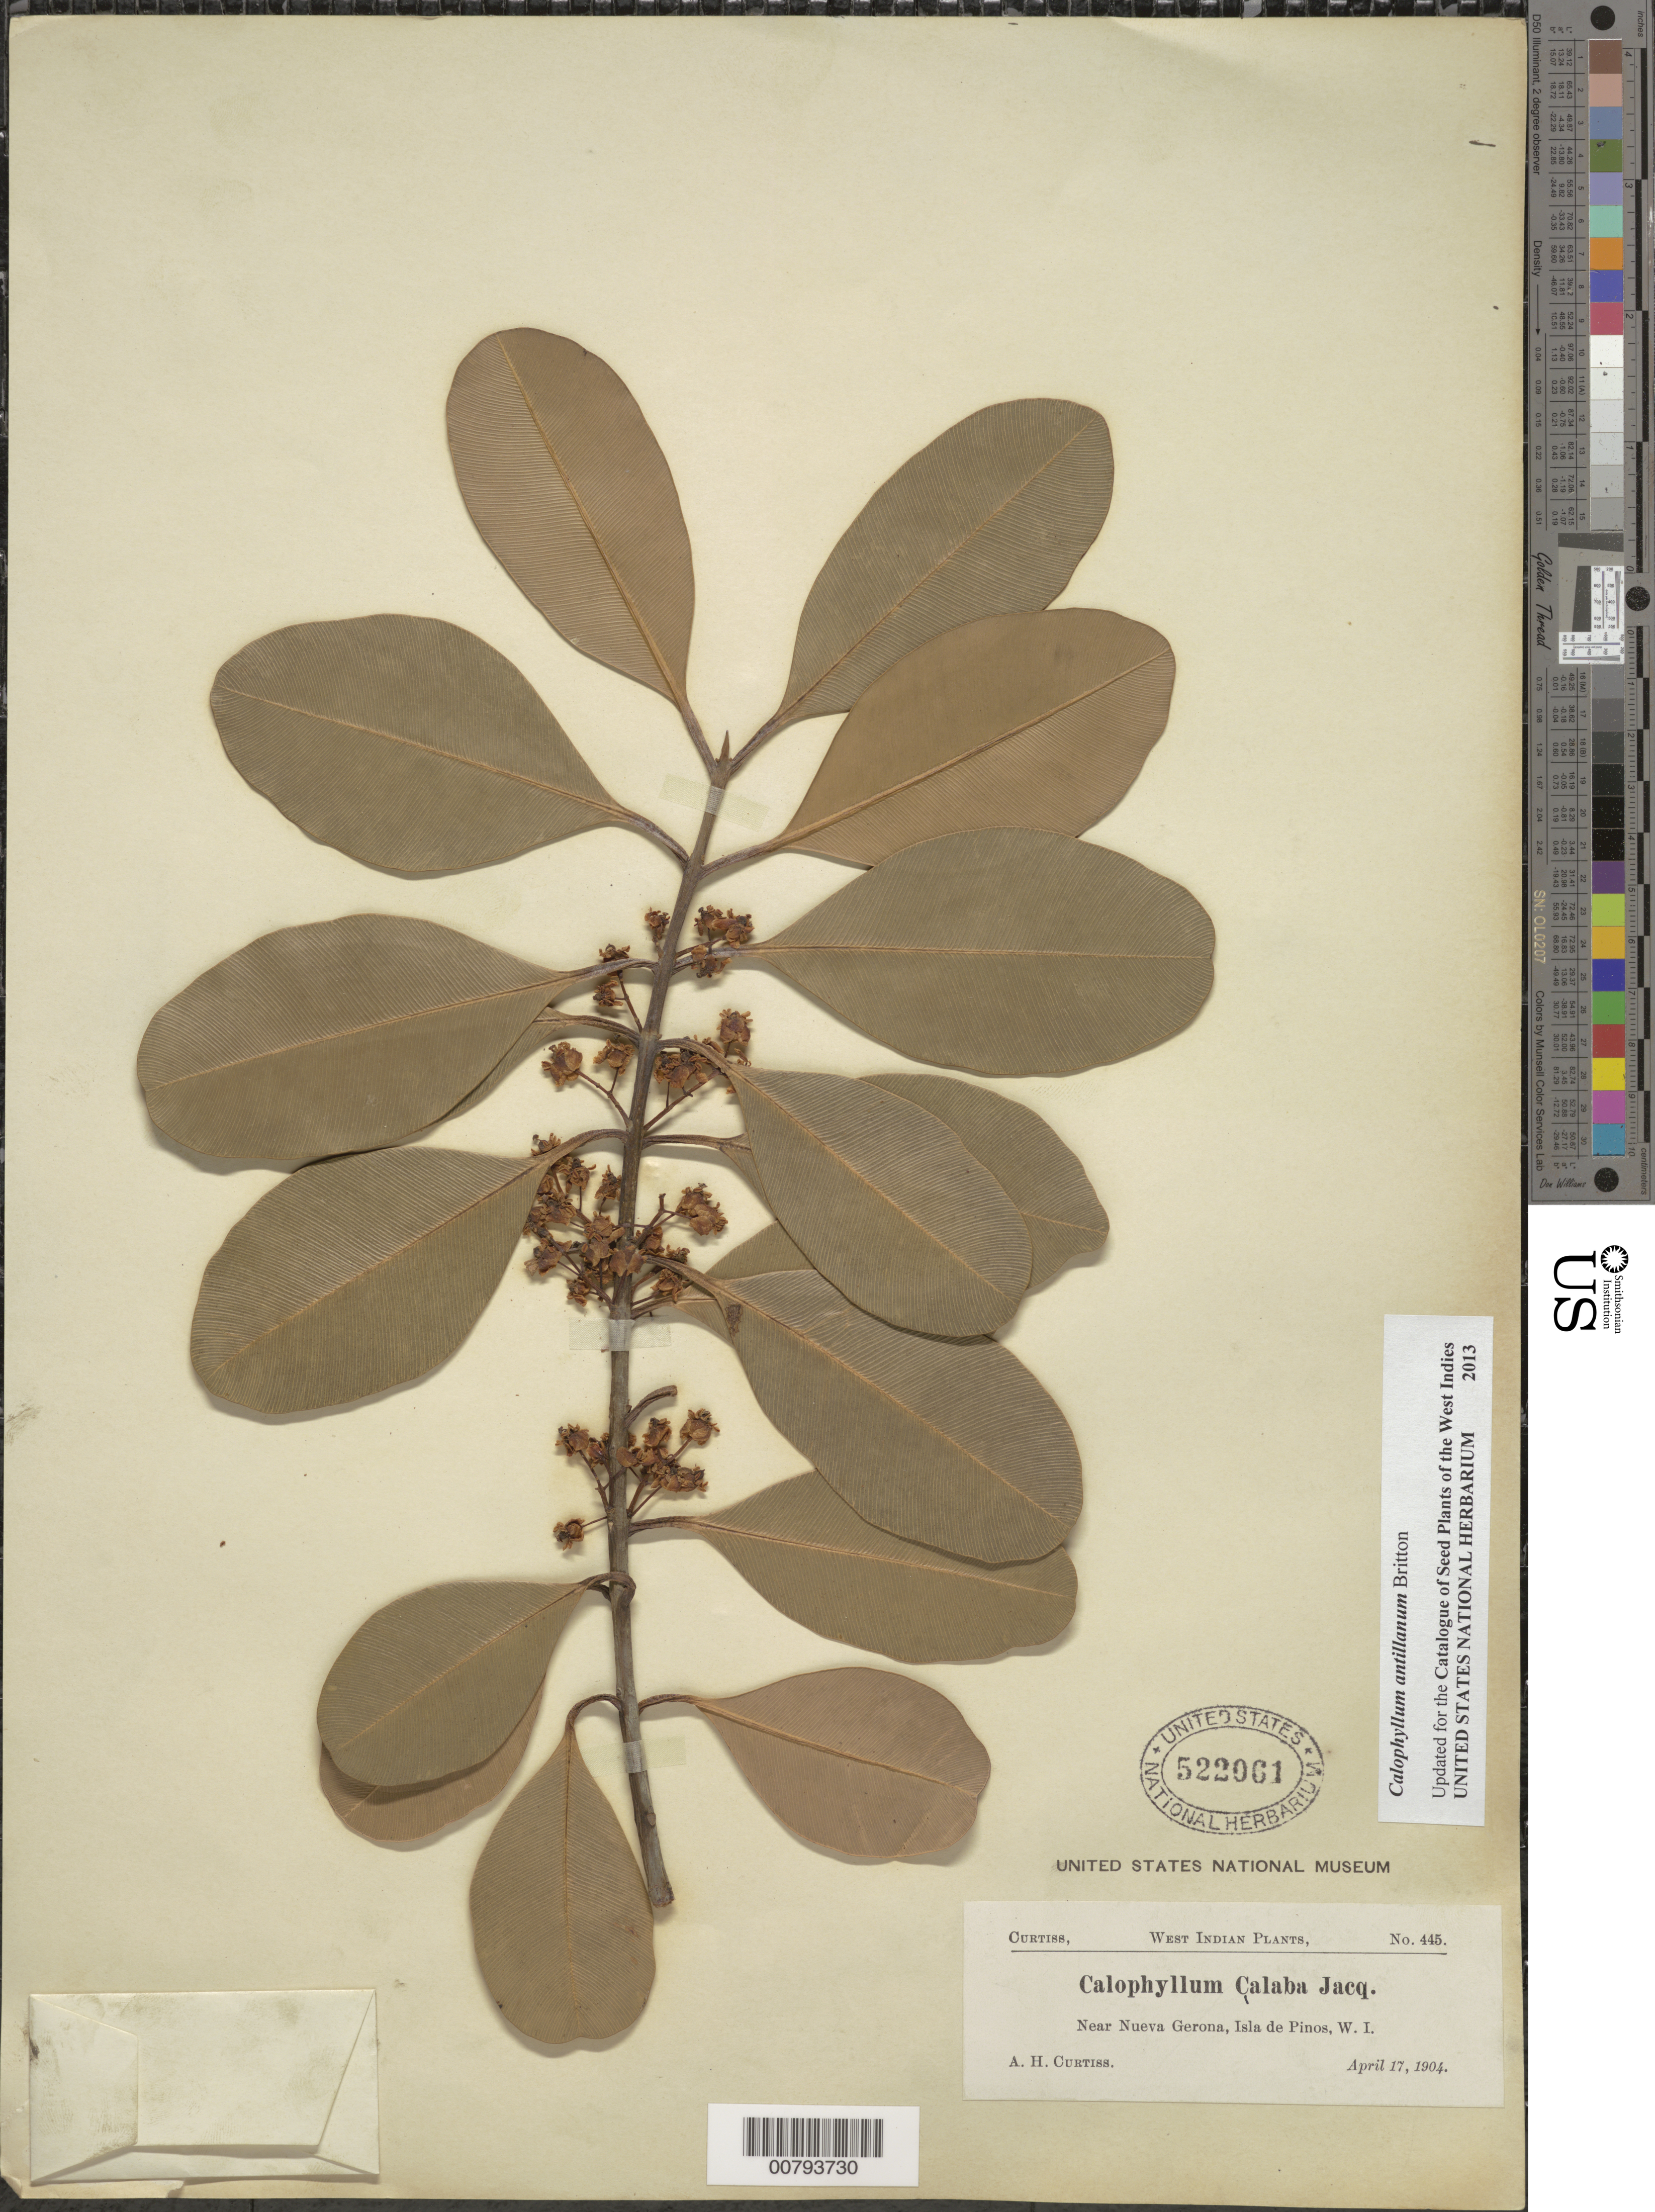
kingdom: Plantae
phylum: Tracheophyta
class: Magnoliopsida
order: Malpighiales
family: Calophyllaceae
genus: Calophyllum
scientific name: Calophyllum antillanum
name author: Britton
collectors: A. H. Curtiss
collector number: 445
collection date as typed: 17 Apr 1904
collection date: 1904-04-17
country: Cuba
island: Isla de la Juventud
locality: Near Nueva Gerona, Isla de Pinos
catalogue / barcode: US 522061